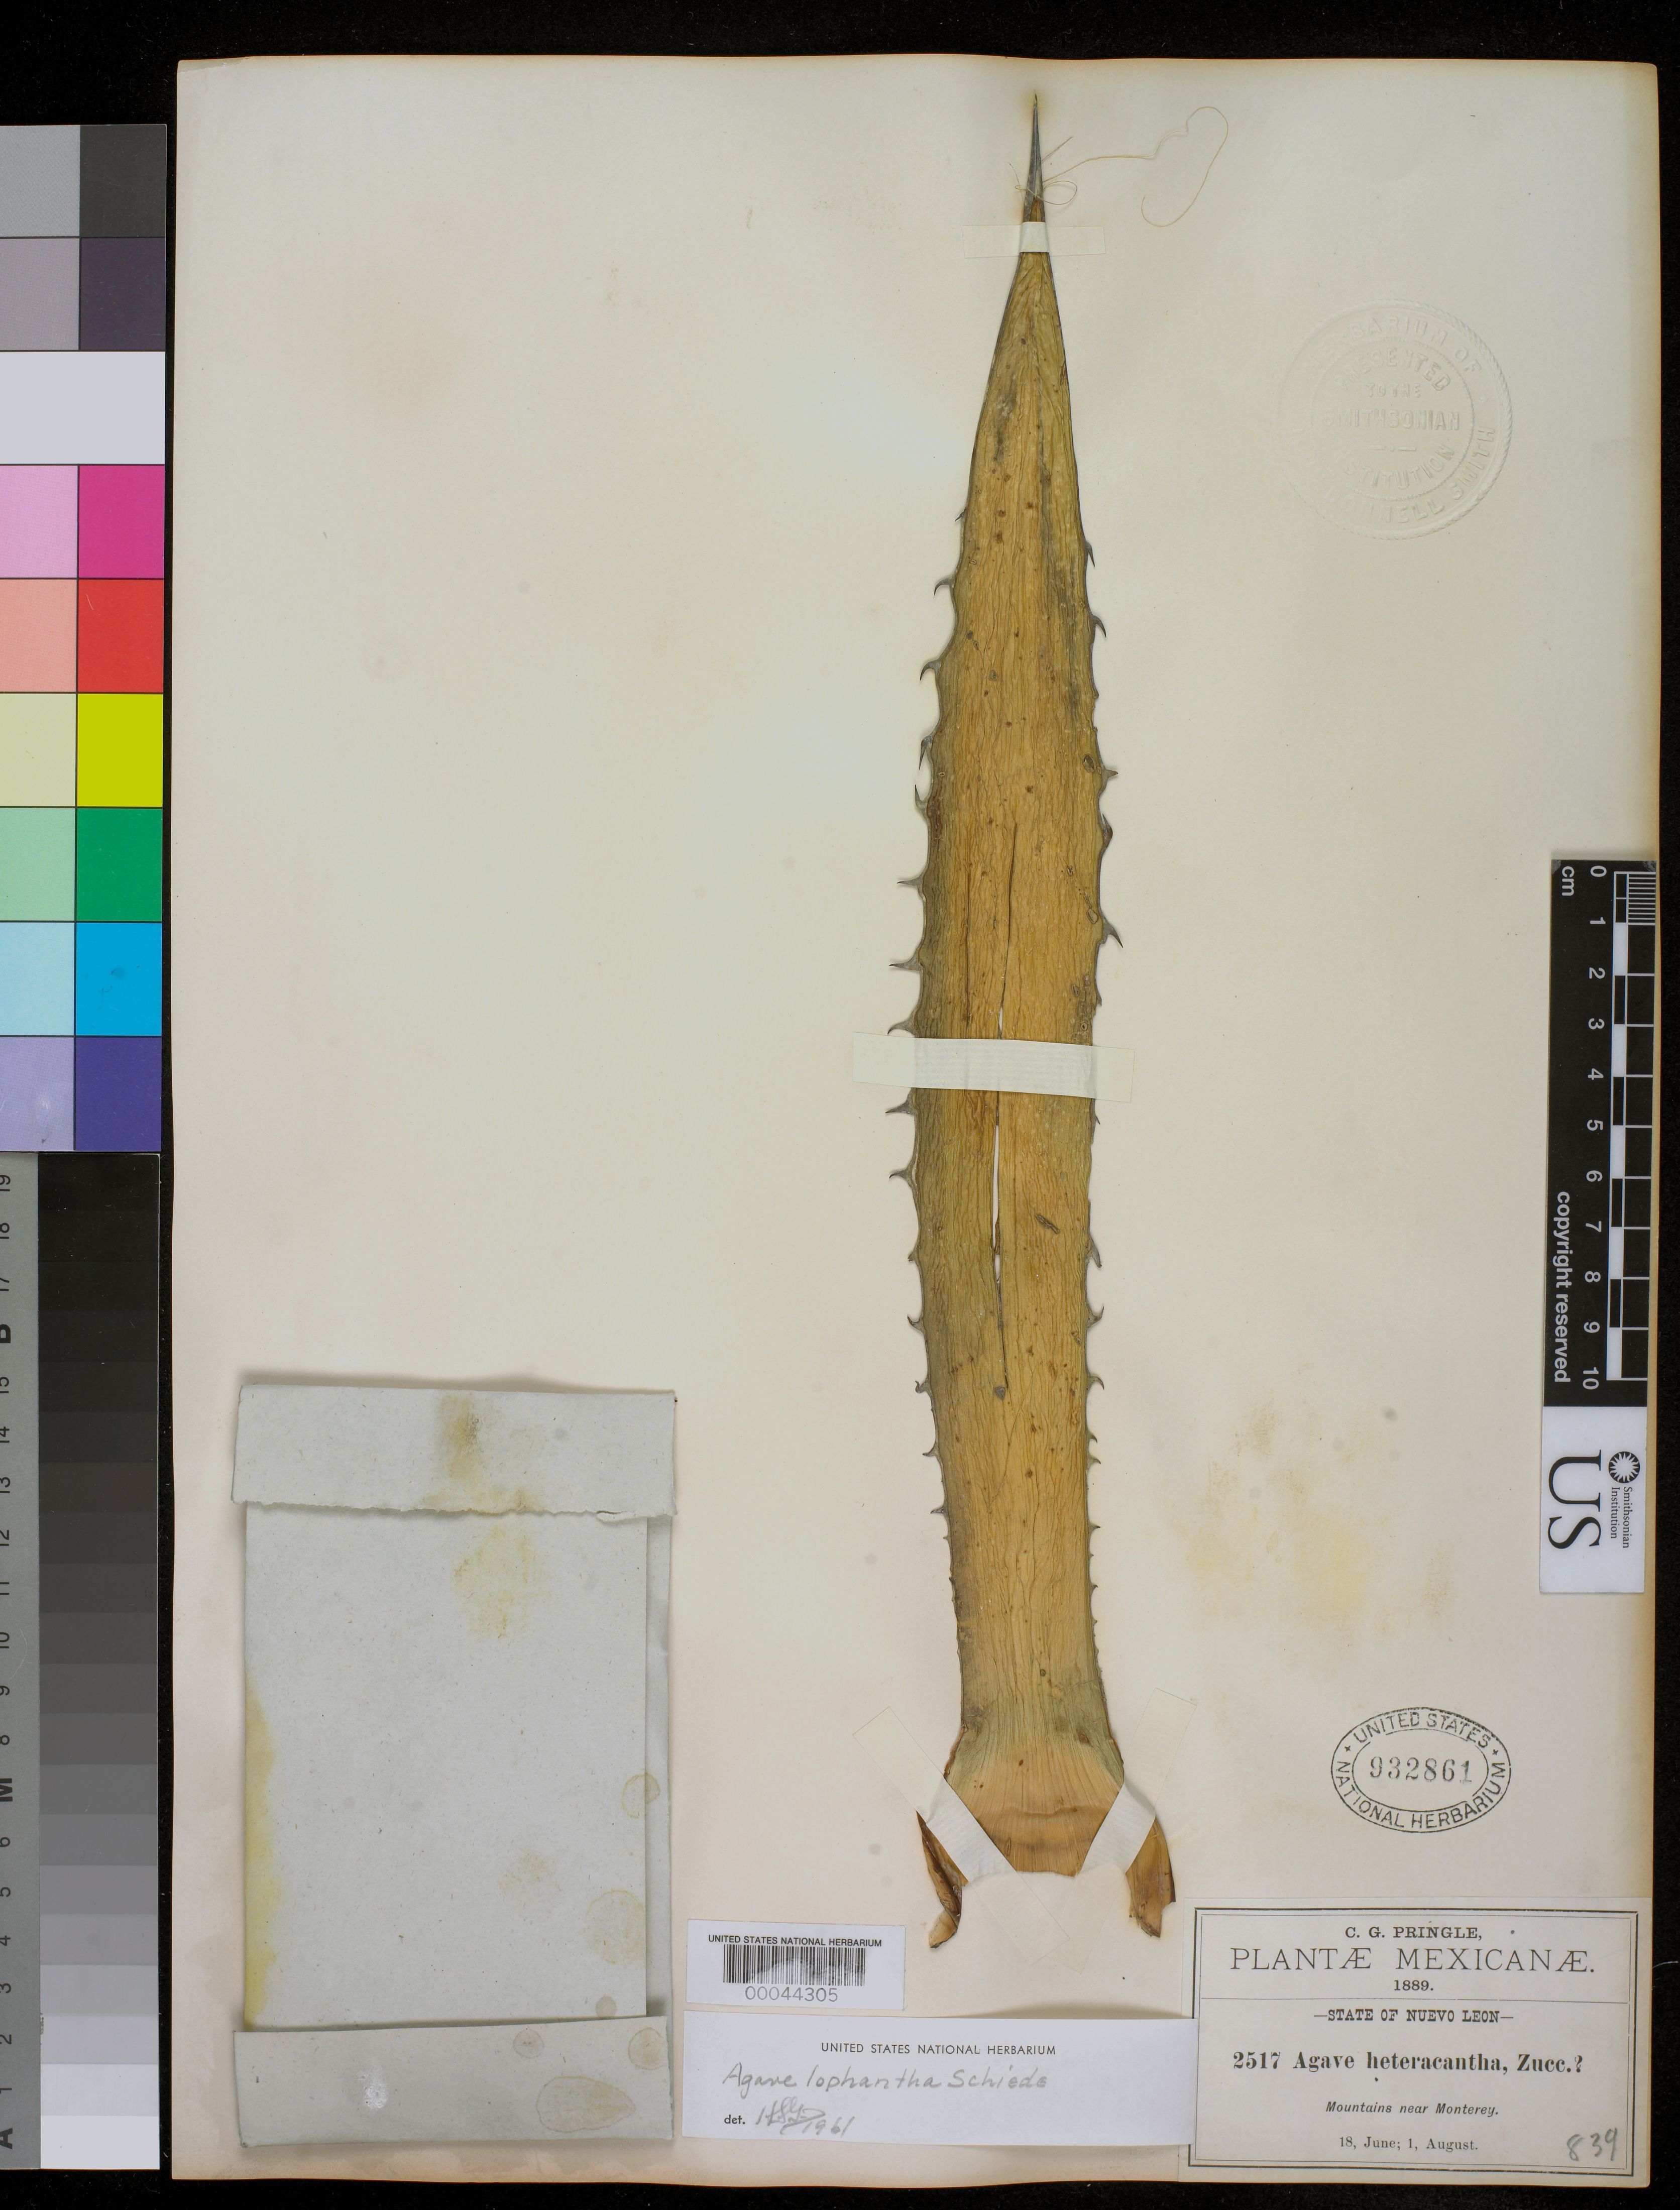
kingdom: Plantae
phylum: Tracheophyta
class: Liliopsida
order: Asparagales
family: Asparagaceae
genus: Agave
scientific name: Agave lophantha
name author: Schiede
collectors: C. G. Pringle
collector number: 2517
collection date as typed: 18 Jun 1889 and 01 Aug 1889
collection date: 1889-06-18,1889-08-01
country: Mexico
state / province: Nuevo León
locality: Mountains near monterey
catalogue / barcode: US 932861